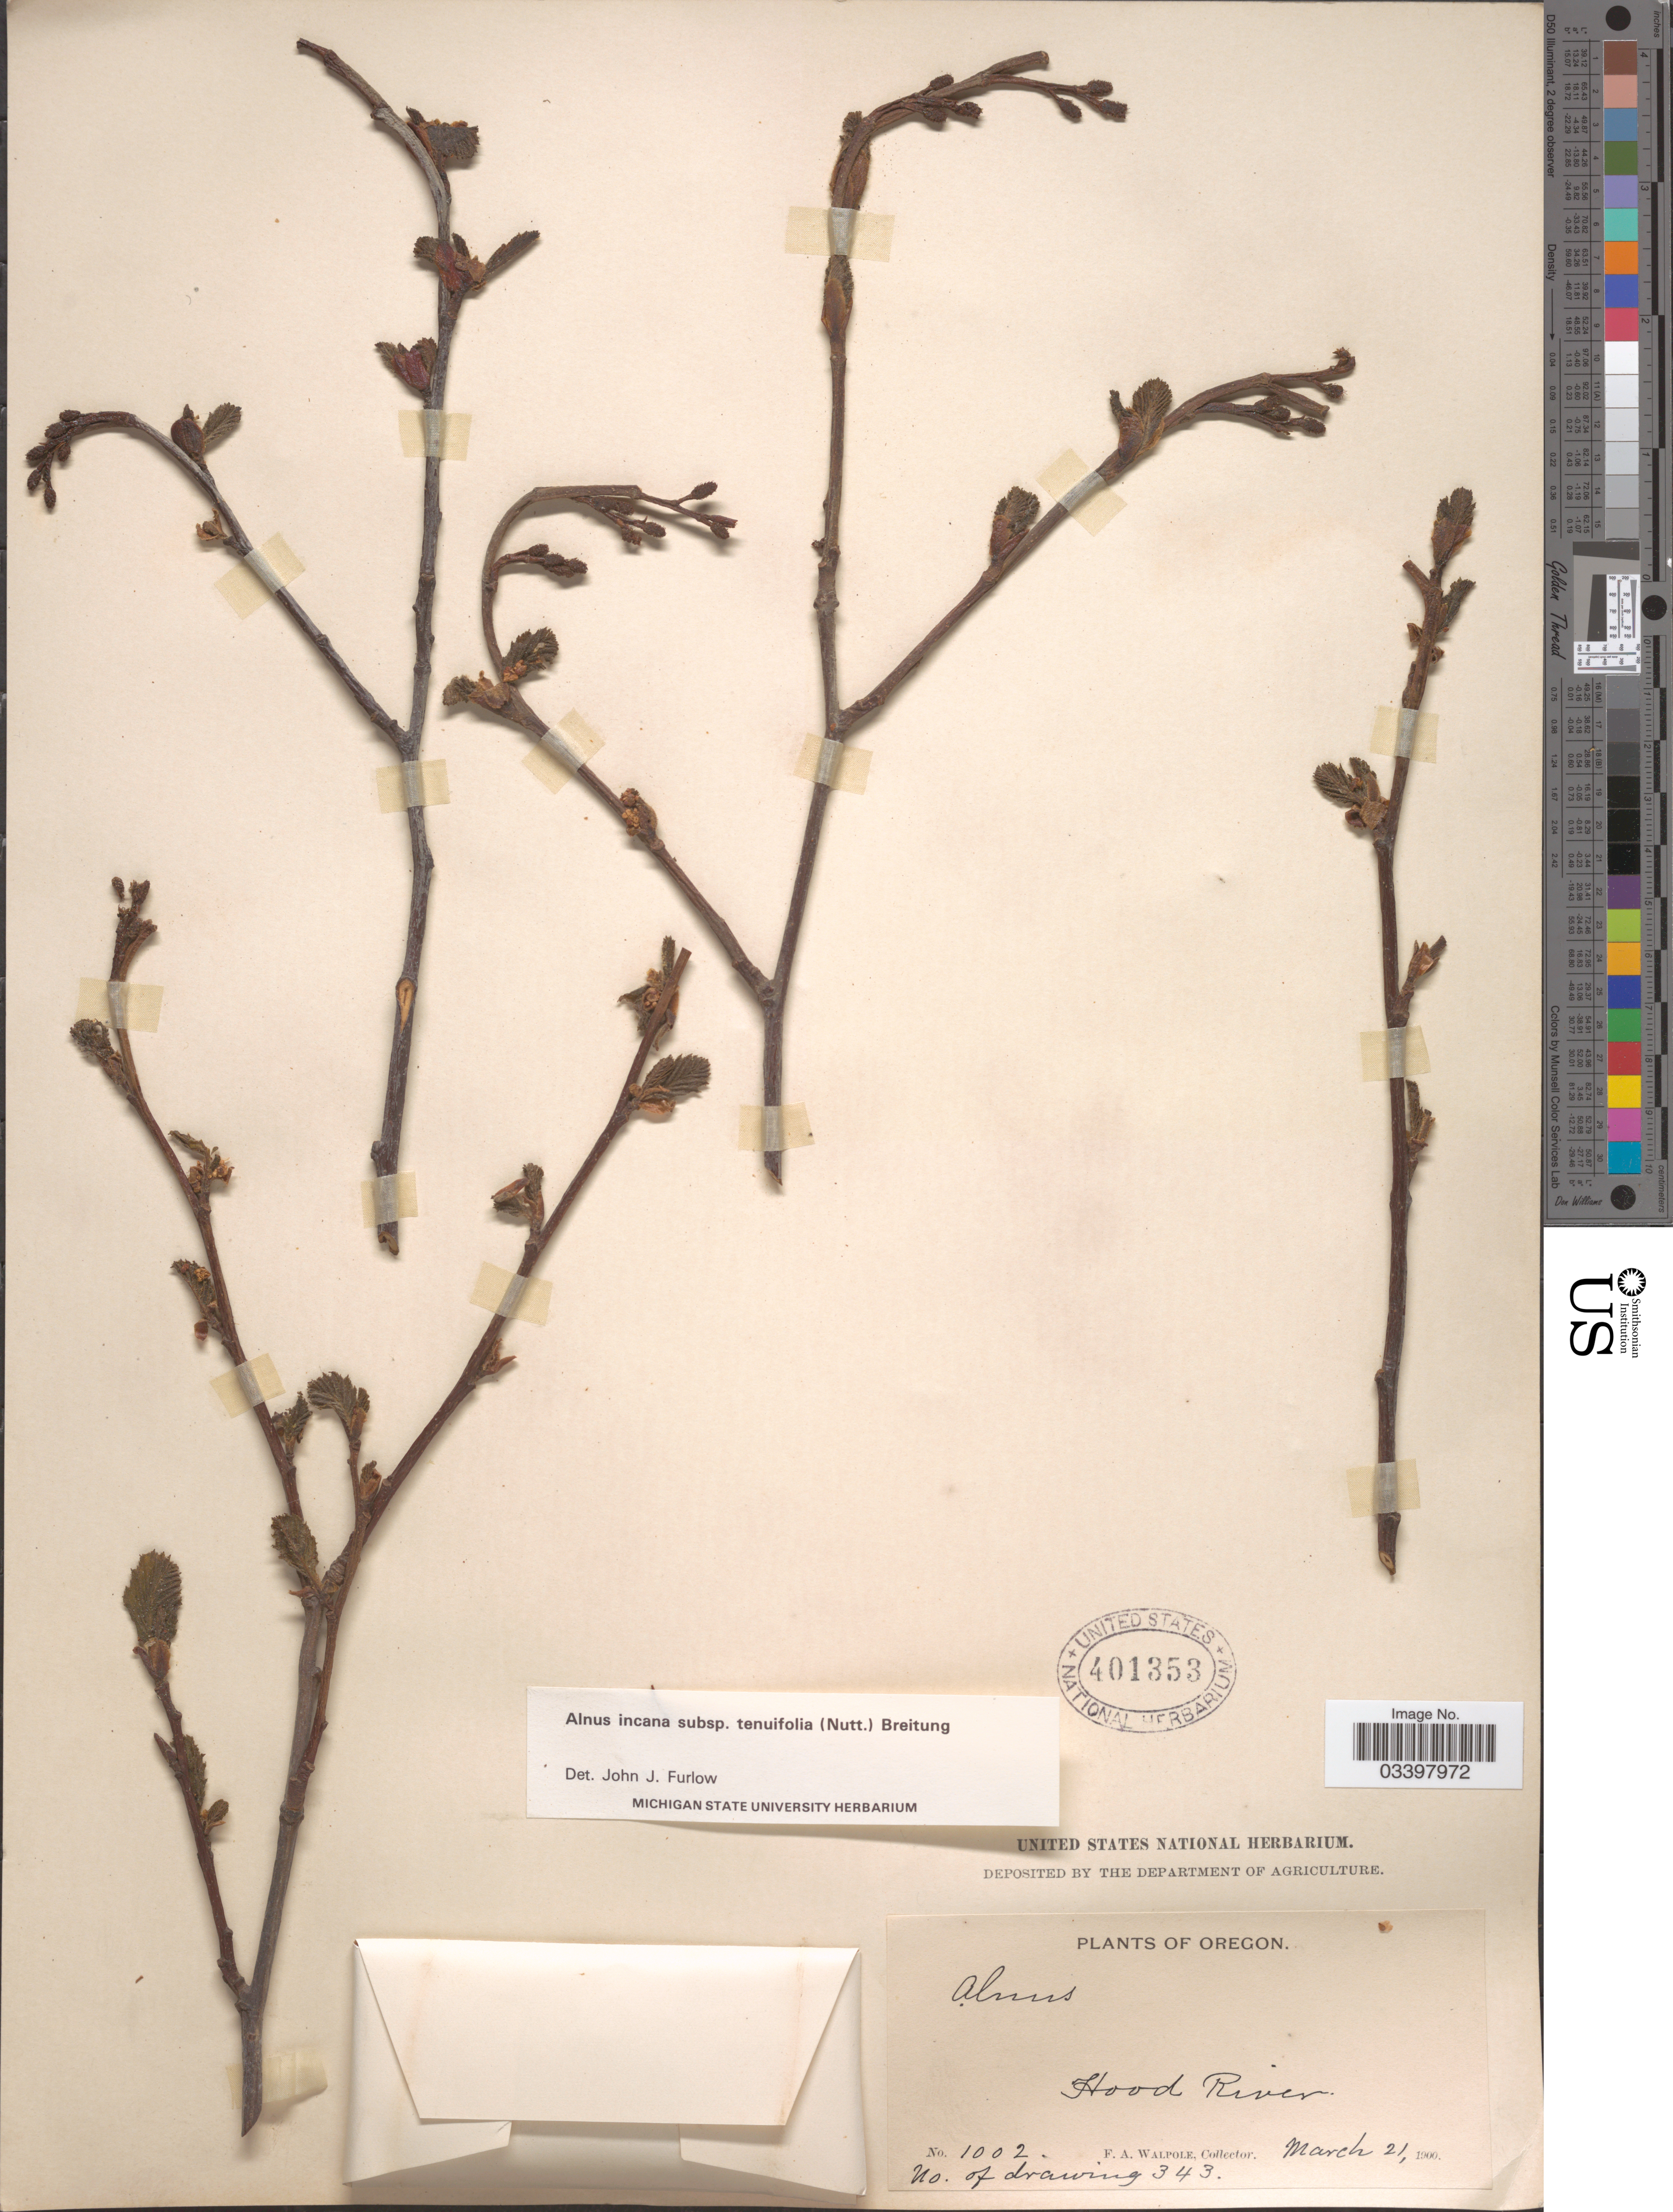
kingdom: Plantae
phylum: Tracheophyta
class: Magnoliopsida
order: Fagales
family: Betulaceae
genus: Alnus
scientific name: Alnus incana subsp. tenuifolia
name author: (Nutt.) Breitung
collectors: F. Walpole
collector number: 1002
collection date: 1900-03-21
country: United States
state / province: Oregon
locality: Hood River.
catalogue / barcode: US 401353